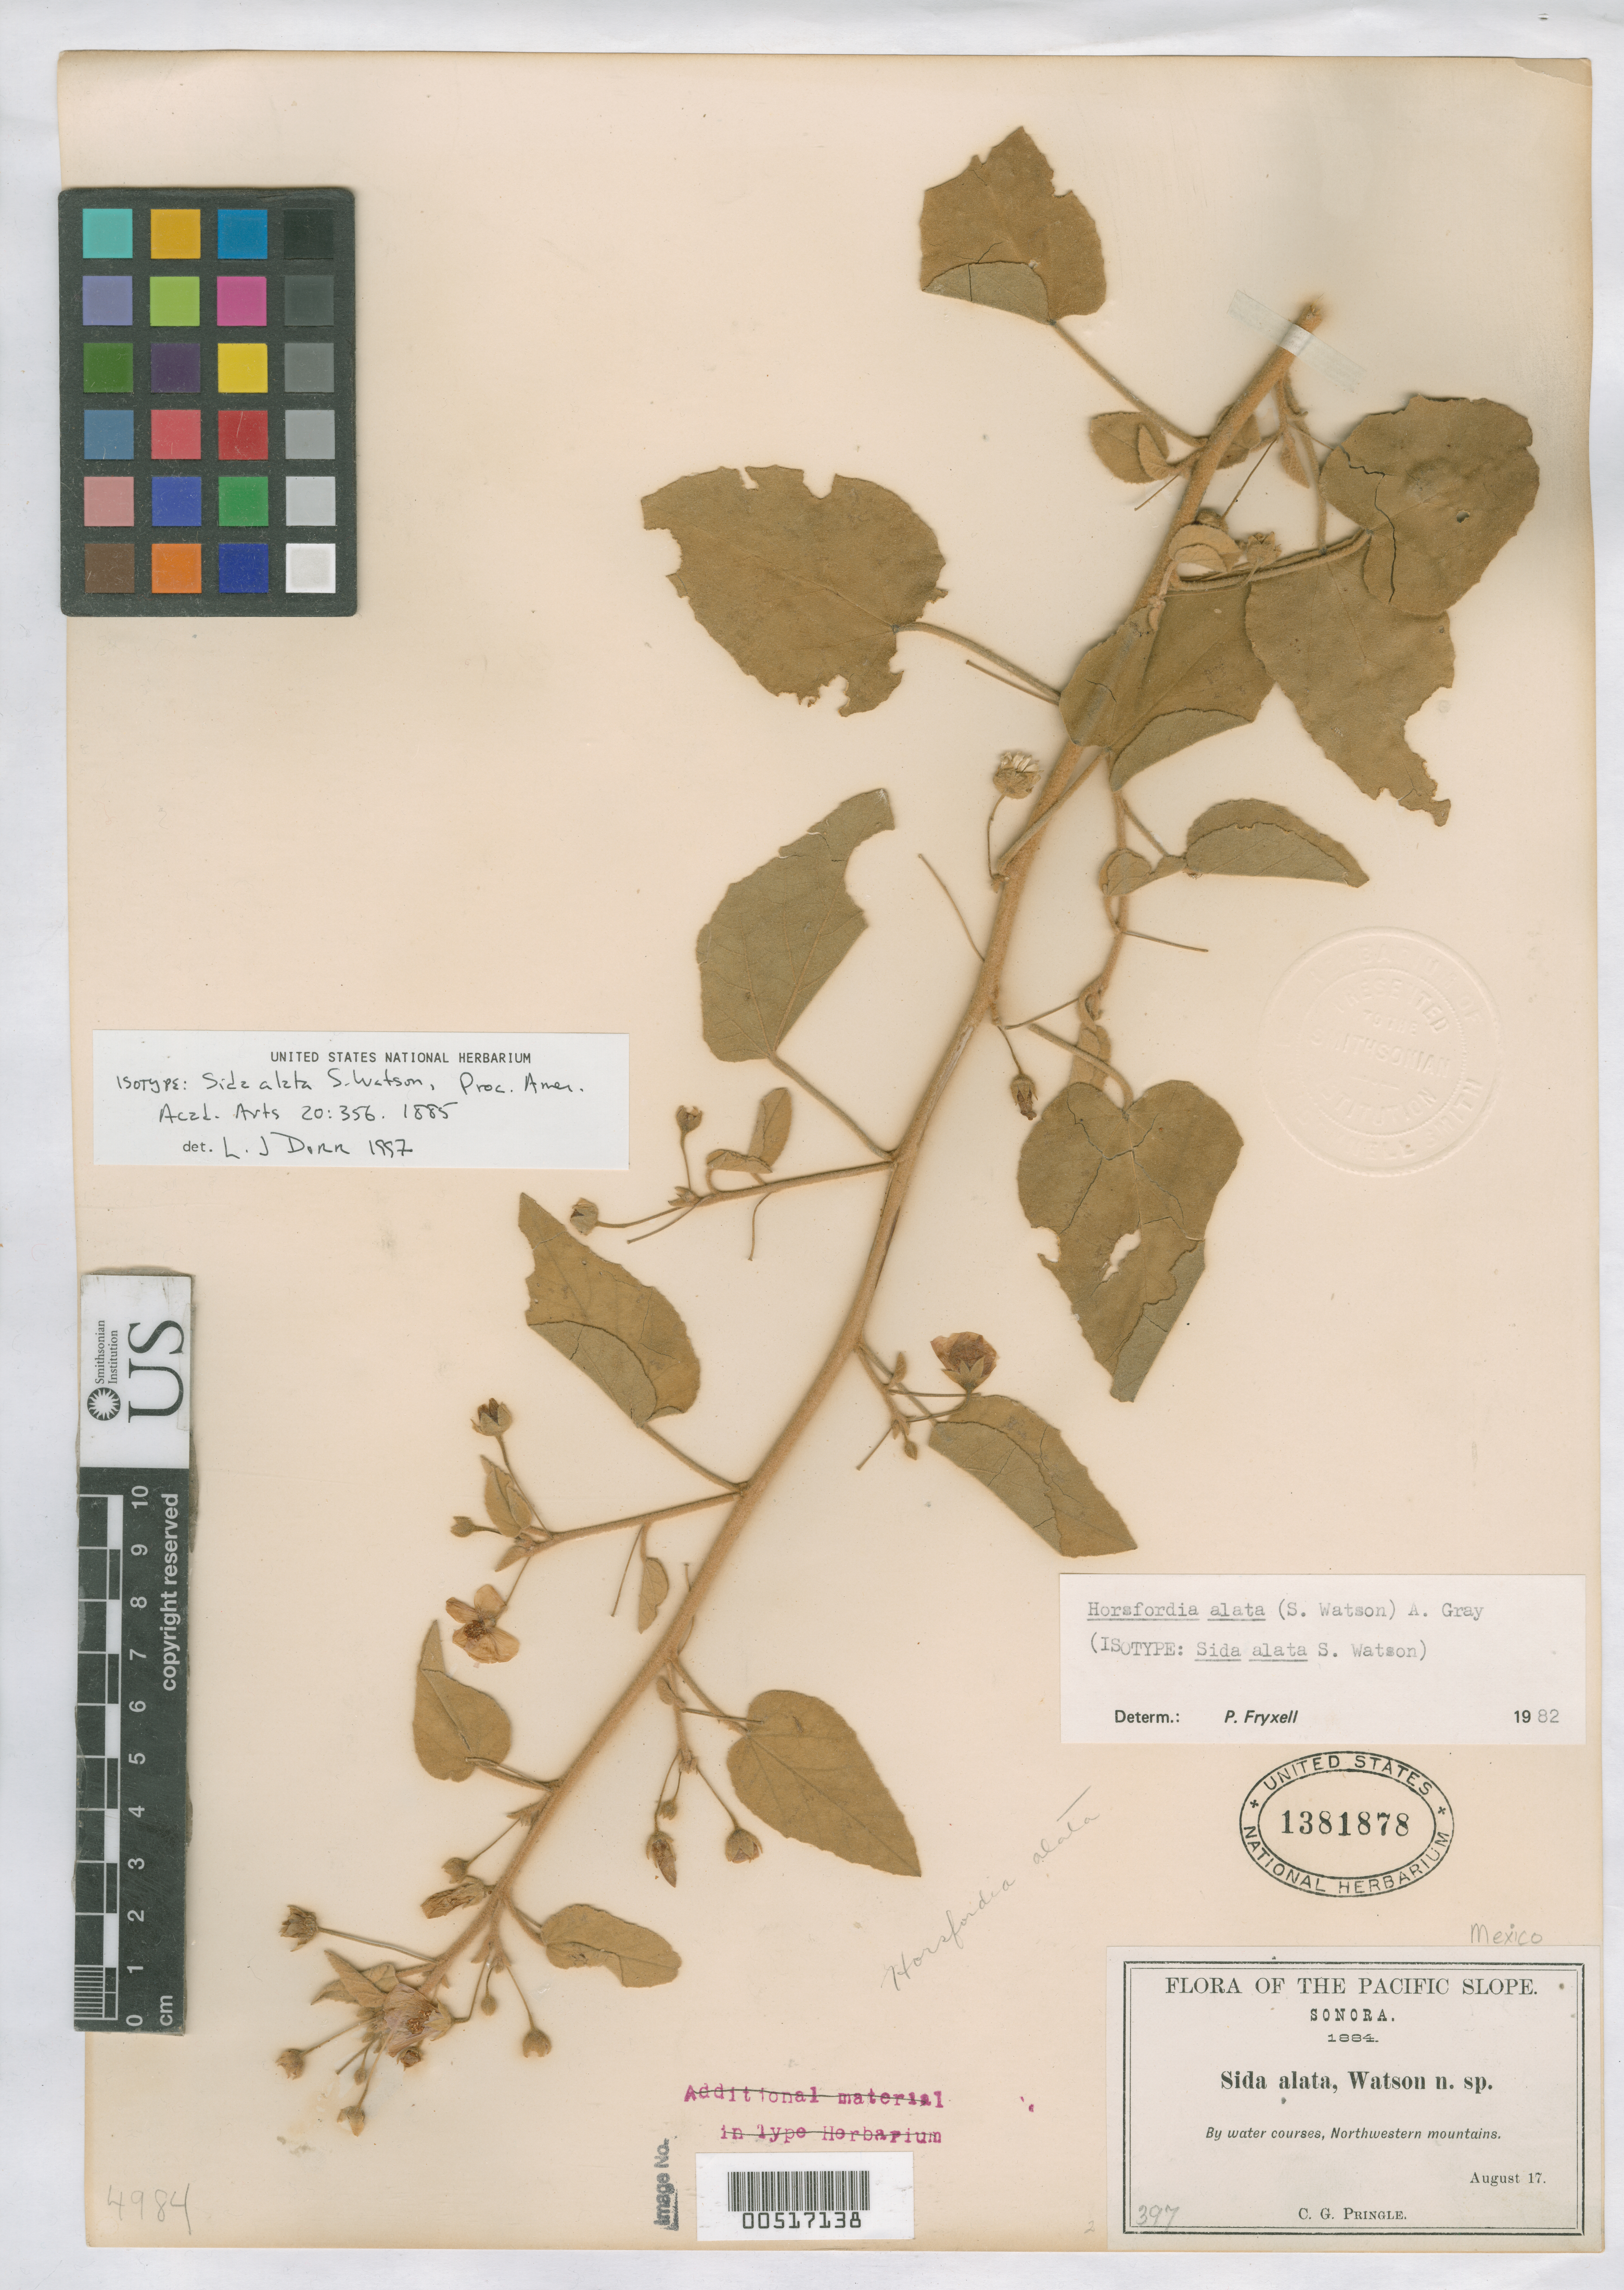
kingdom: Plantae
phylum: Tracheophyta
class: Magnoliopsida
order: Malvales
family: Malvaceae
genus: Sida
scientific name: Sida alata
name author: S. Watson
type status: Isotype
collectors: C. G. Pringle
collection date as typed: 17 Aug 1884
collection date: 1884-08-17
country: Mexico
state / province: Sonora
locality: By water courses, Northwestern mountains.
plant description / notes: Specimen ex John Donnell Smith herbarium.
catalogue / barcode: US 1381878